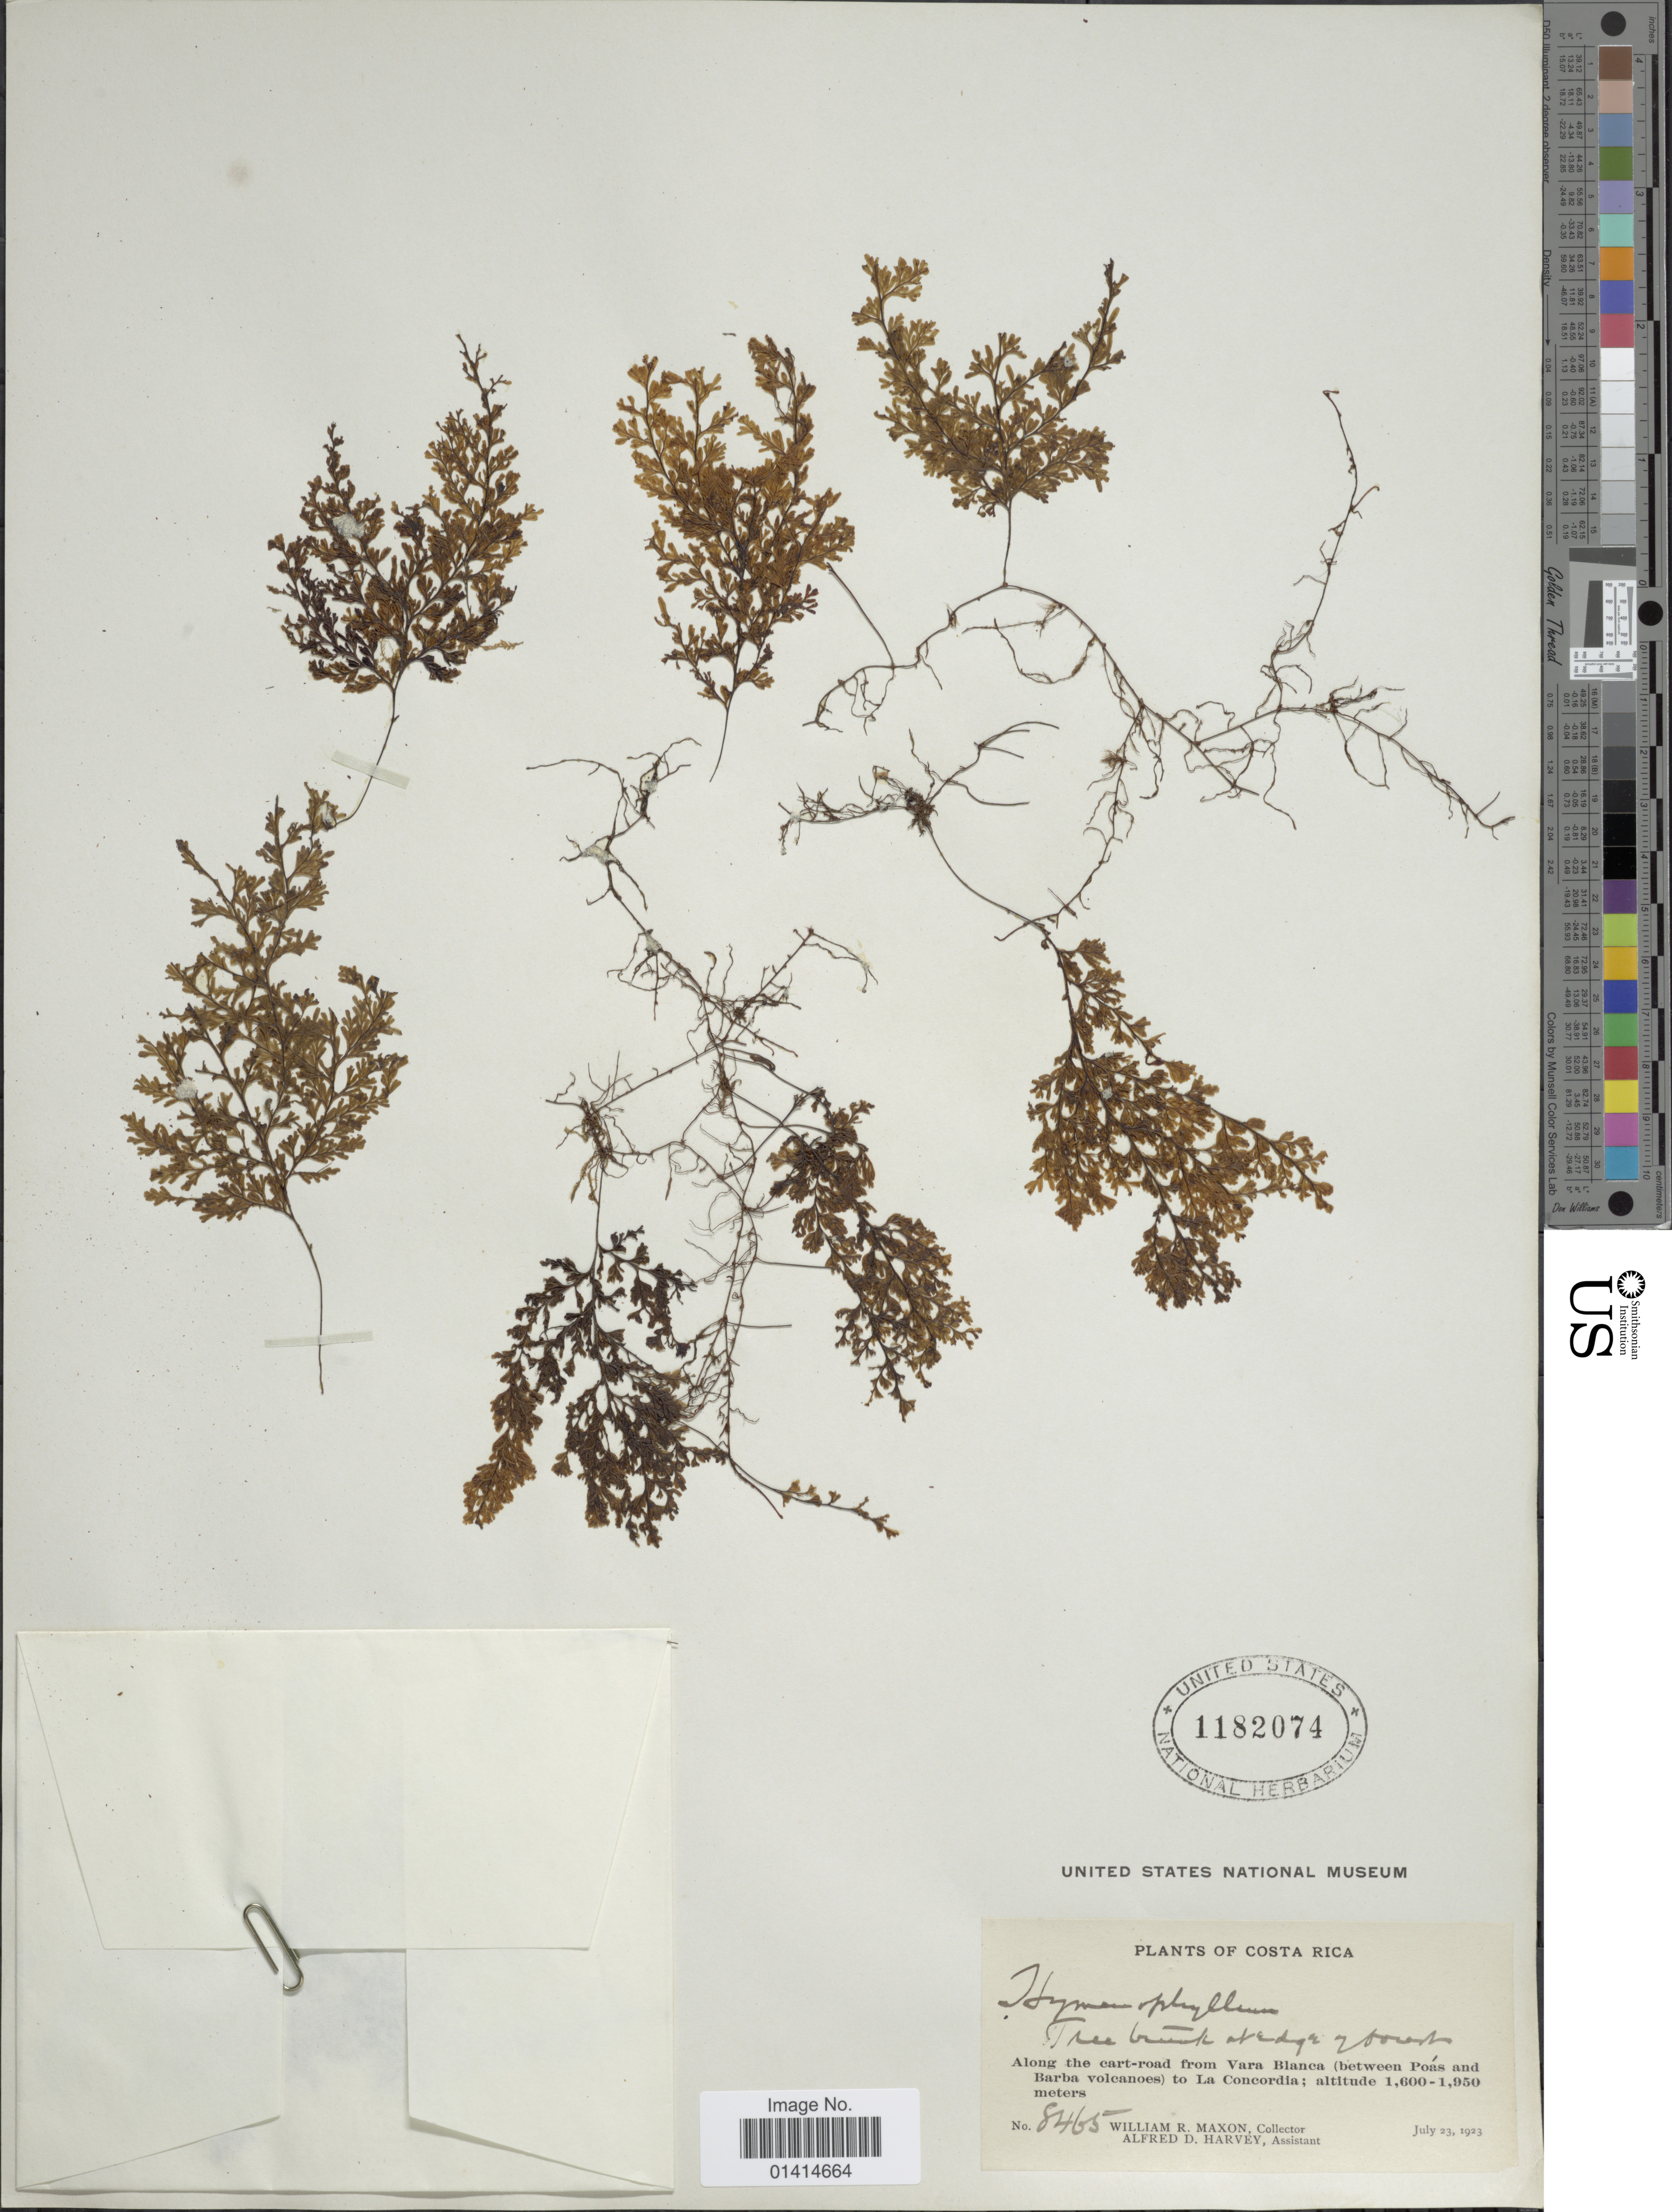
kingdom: Plantae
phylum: Tracheophyta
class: Polypodiopsida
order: Hymenophyllales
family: Hymenophyllaceae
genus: Hymenophyllum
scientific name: Hymenophyllum undulatum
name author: (Sw.) Sw.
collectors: W. R. Maxon & A. D. Harvey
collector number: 8465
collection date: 1923-07-23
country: Costa Rica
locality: Along the cart-road from Vara Blanca (between Poás and Barba volcanoes) to La Concordia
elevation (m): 1600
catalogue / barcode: US 1182074